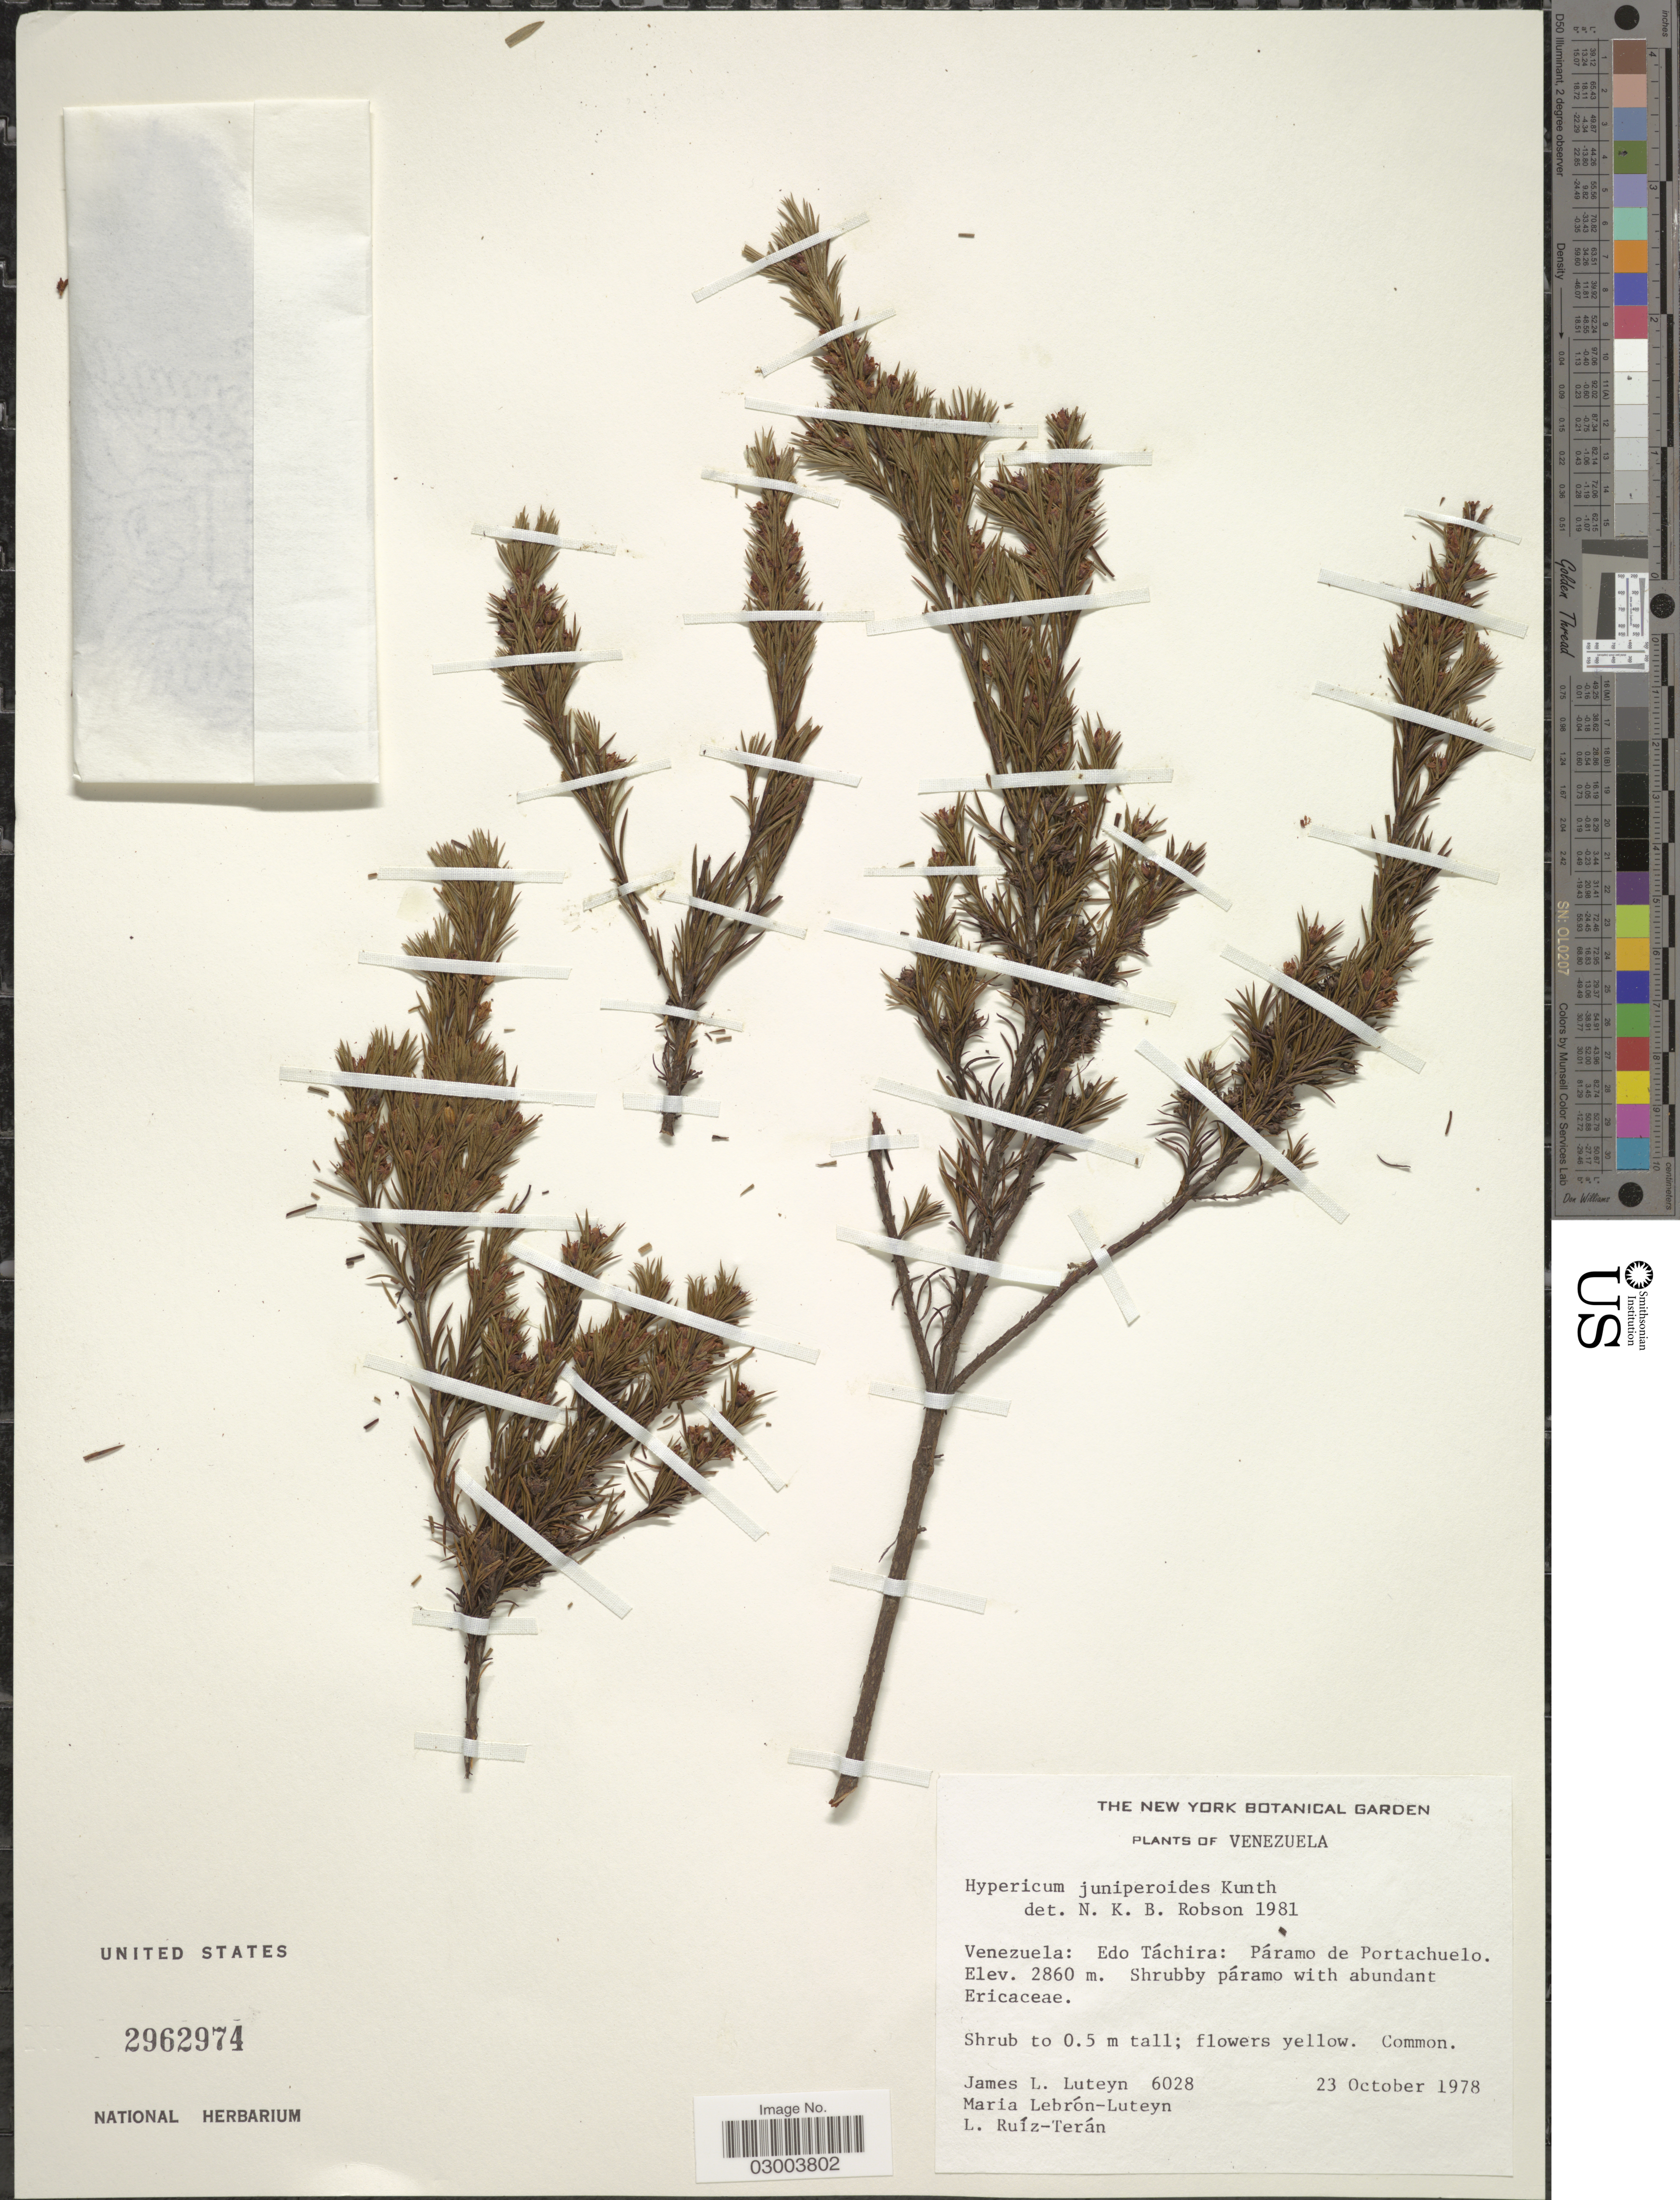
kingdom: Plantae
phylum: Tracheophyta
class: Magnoliopsida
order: Malpighiales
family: Hypericaceae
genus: Hypericum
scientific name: Hypericum juniperinum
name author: Kunth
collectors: J. Luteyn, M. L. Lebrón-Luteyn & L. E. Ruíz-Terán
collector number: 6028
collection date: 1978-10-23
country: Venezuela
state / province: Tachira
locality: Páramo de Portachuelo.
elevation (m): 2860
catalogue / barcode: US 2962974